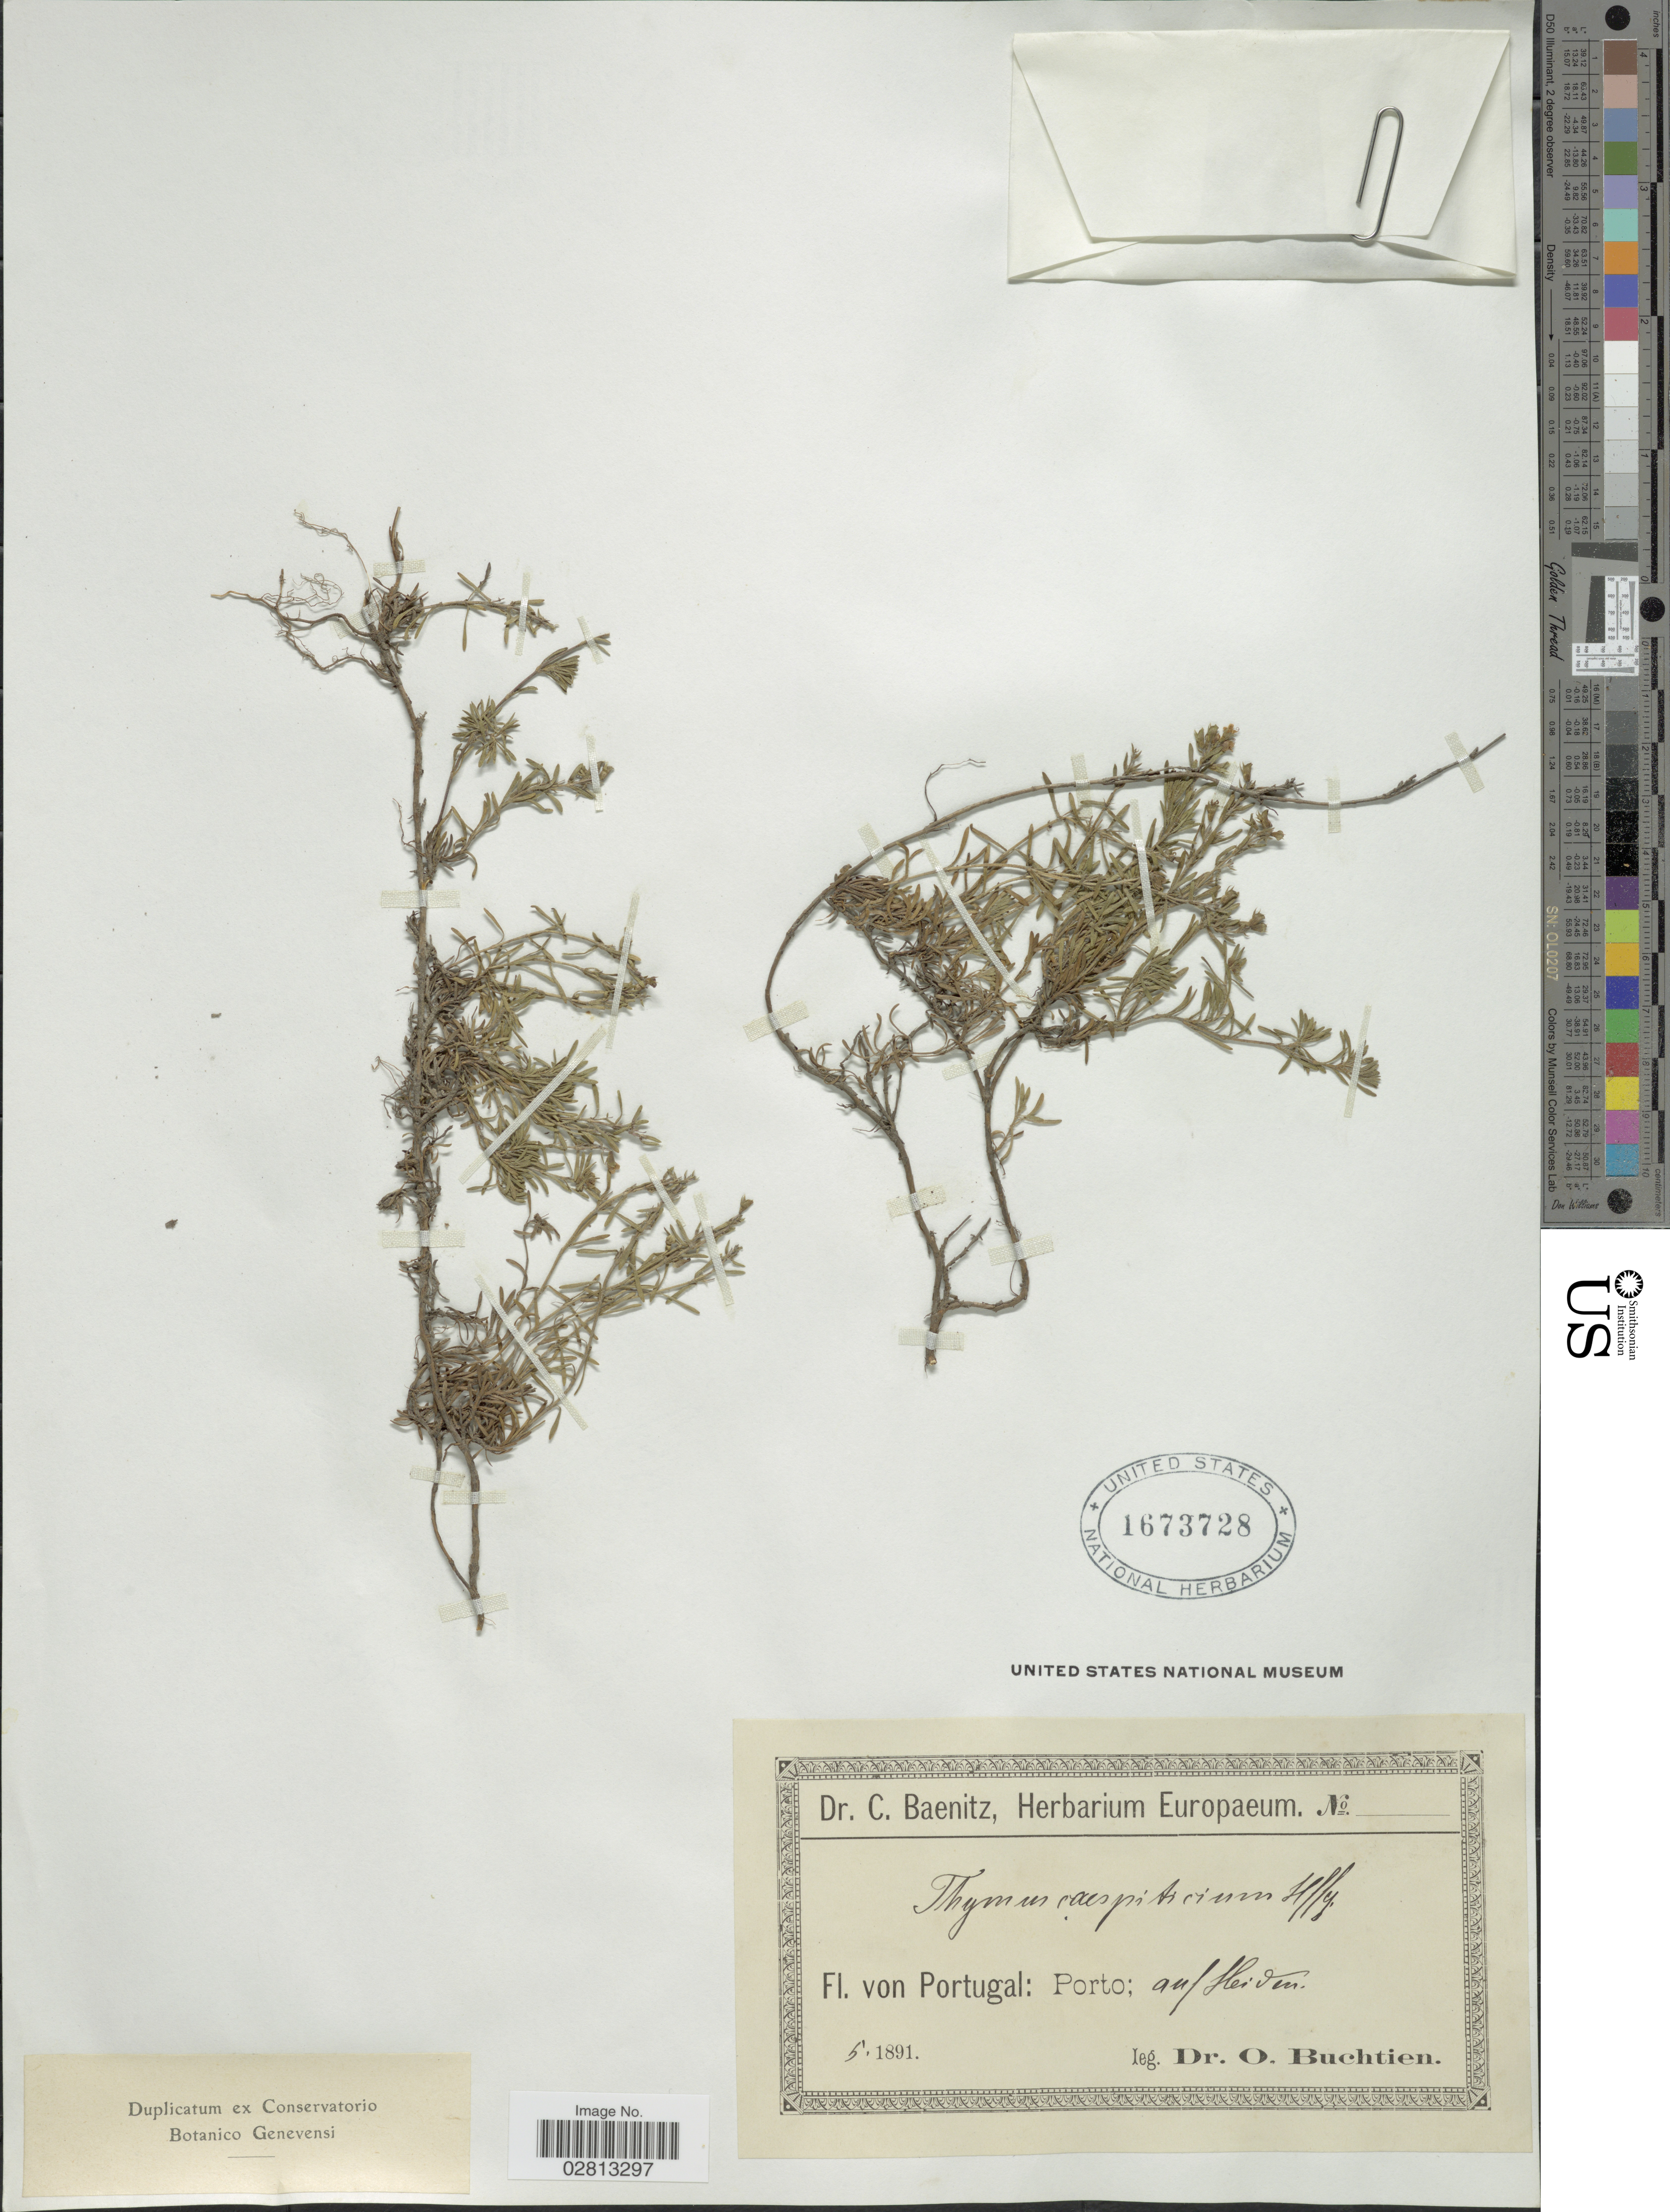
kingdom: Plantae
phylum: Tracheophyta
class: Magnoliopsida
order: Lamiales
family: Lamiaceae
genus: Thymus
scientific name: Thymus caespititius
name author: Brot.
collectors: O. Buchtien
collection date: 1891-05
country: Portugal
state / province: Porto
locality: Auf Heiven.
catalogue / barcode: US 1673728